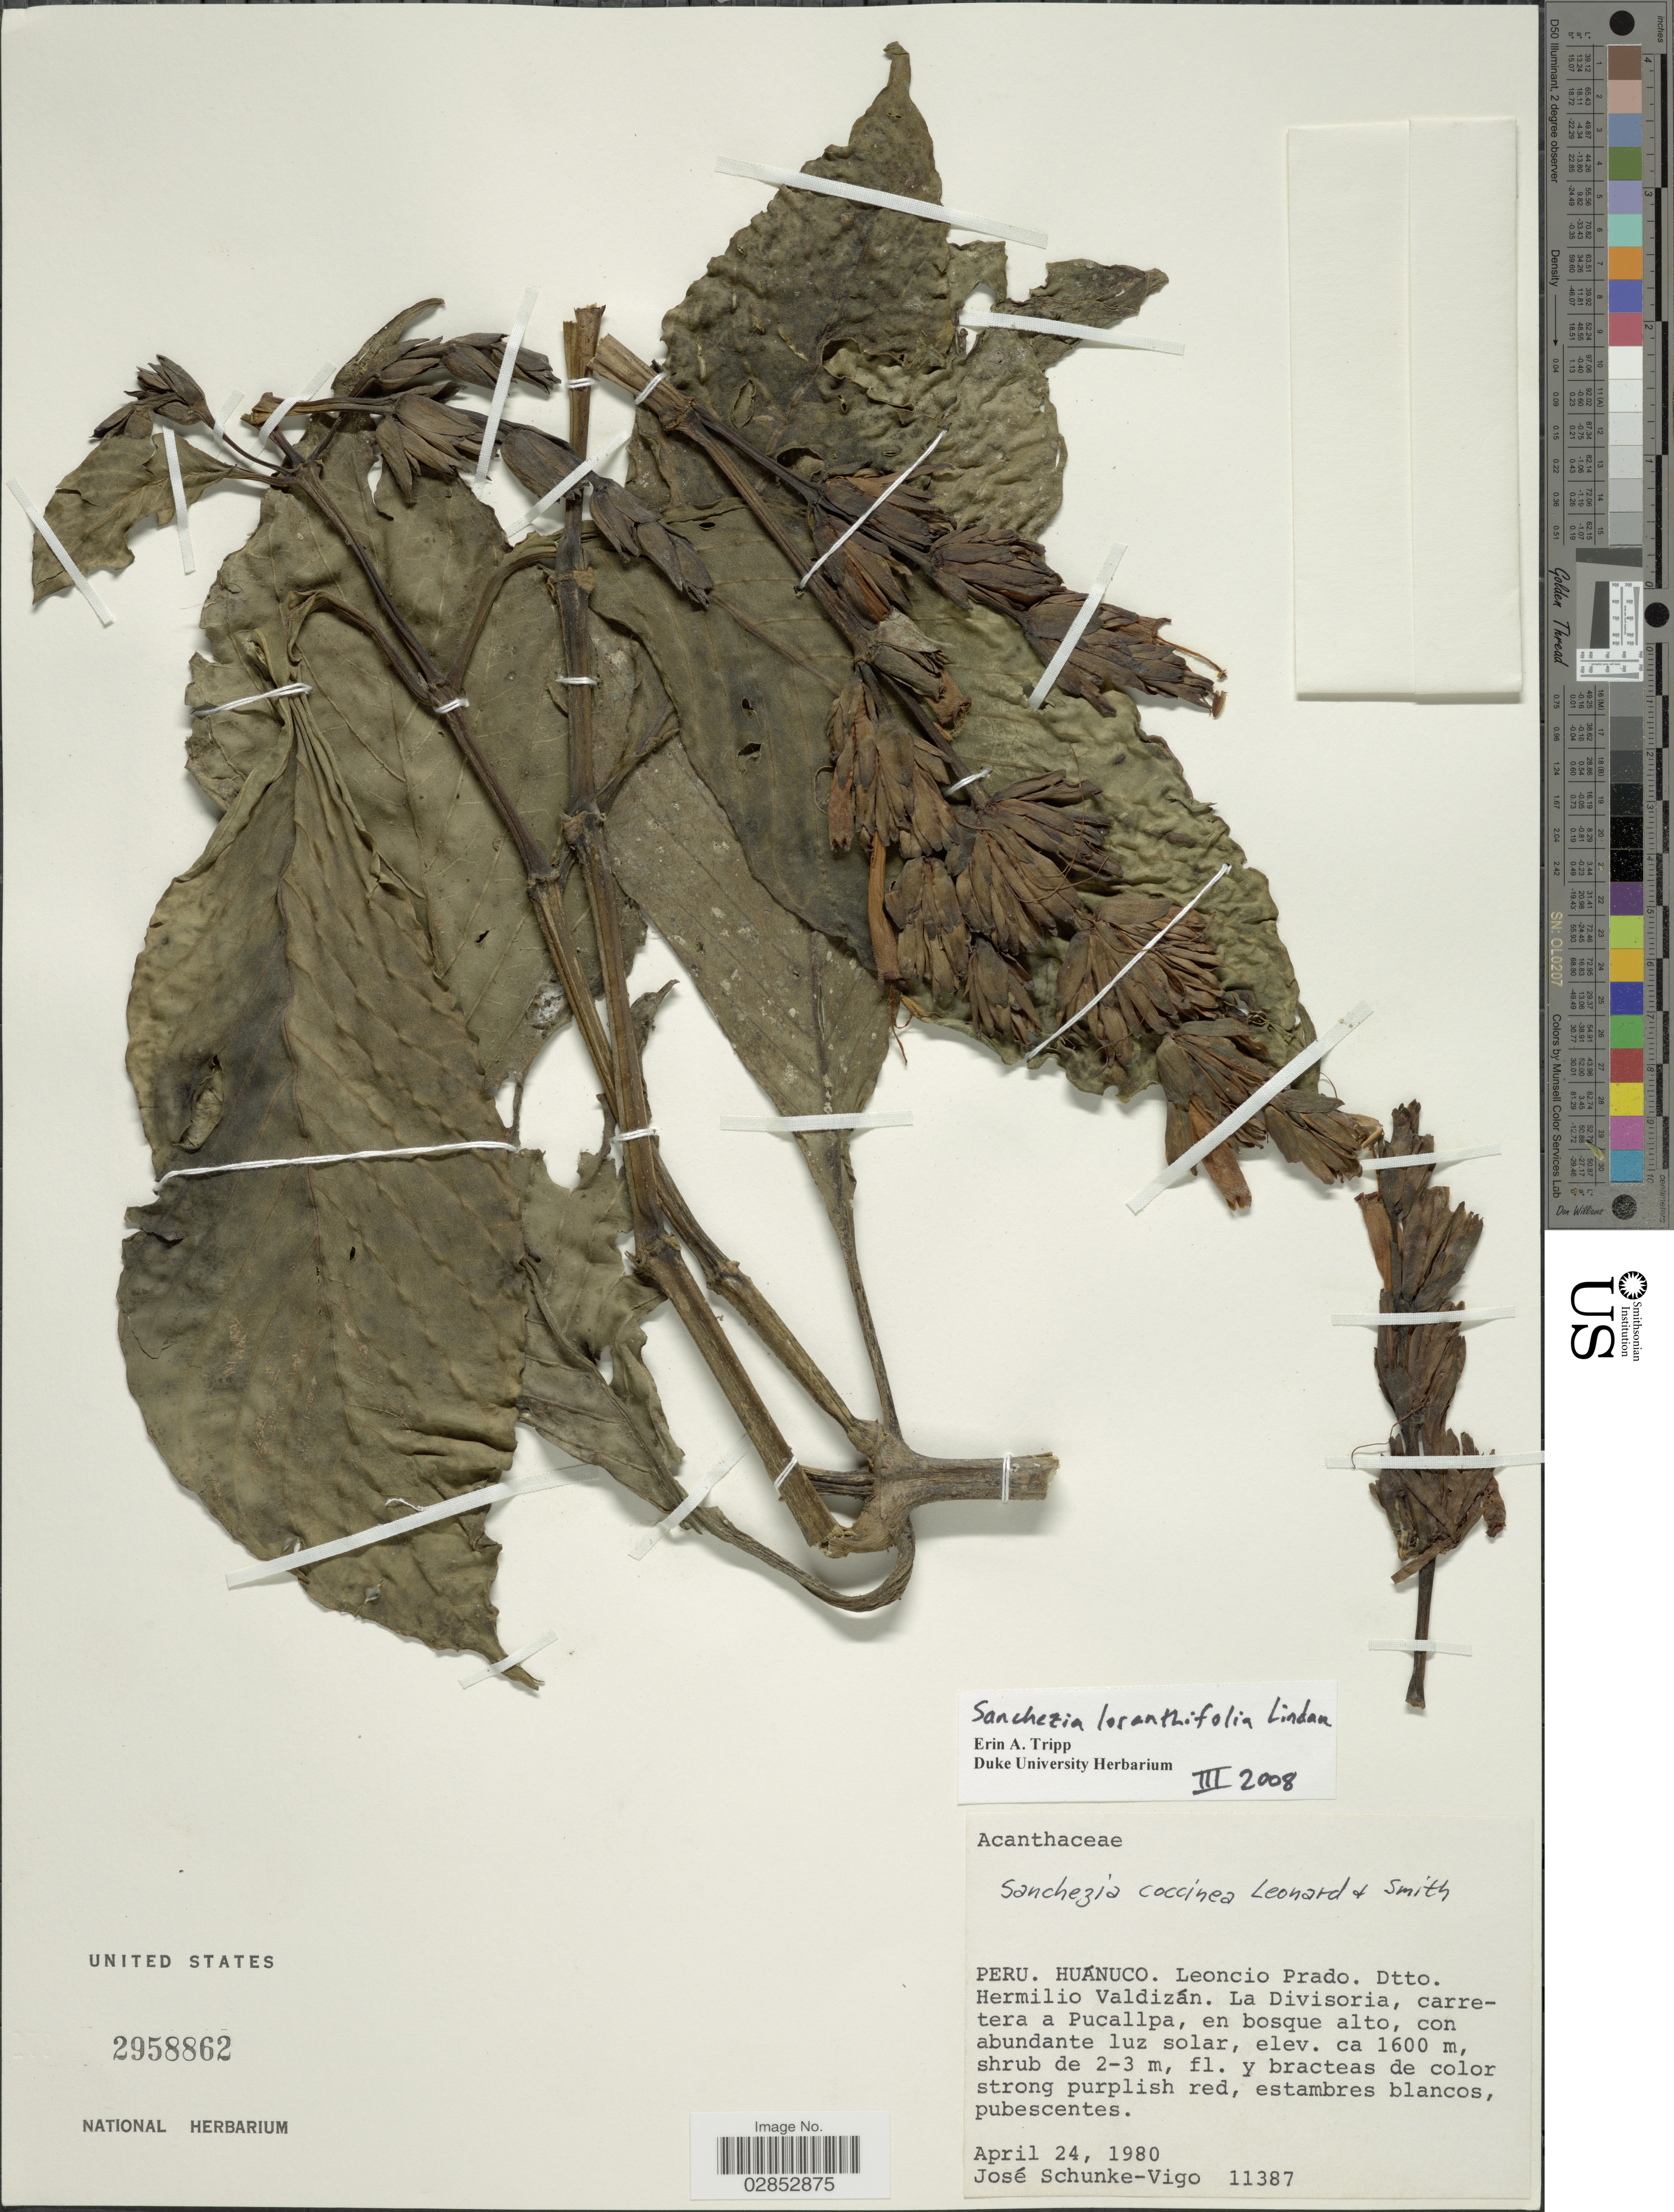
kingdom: Plantae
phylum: Tracheophyta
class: Magnoliopsida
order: Lamiales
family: Acanthaceae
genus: Sanchezia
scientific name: Sanchezia coccinea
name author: Leonard & L.B. Sm.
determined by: Azevedo, Igor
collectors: J. Schunke Vigo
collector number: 11387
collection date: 1980-04-24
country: Peru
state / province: Huánuco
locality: Leoncio Prado. Dtto. Hermilio Valdizán. La Divisoria, carretera a Pucallpa.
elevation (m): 1600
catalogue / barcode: US 2958862